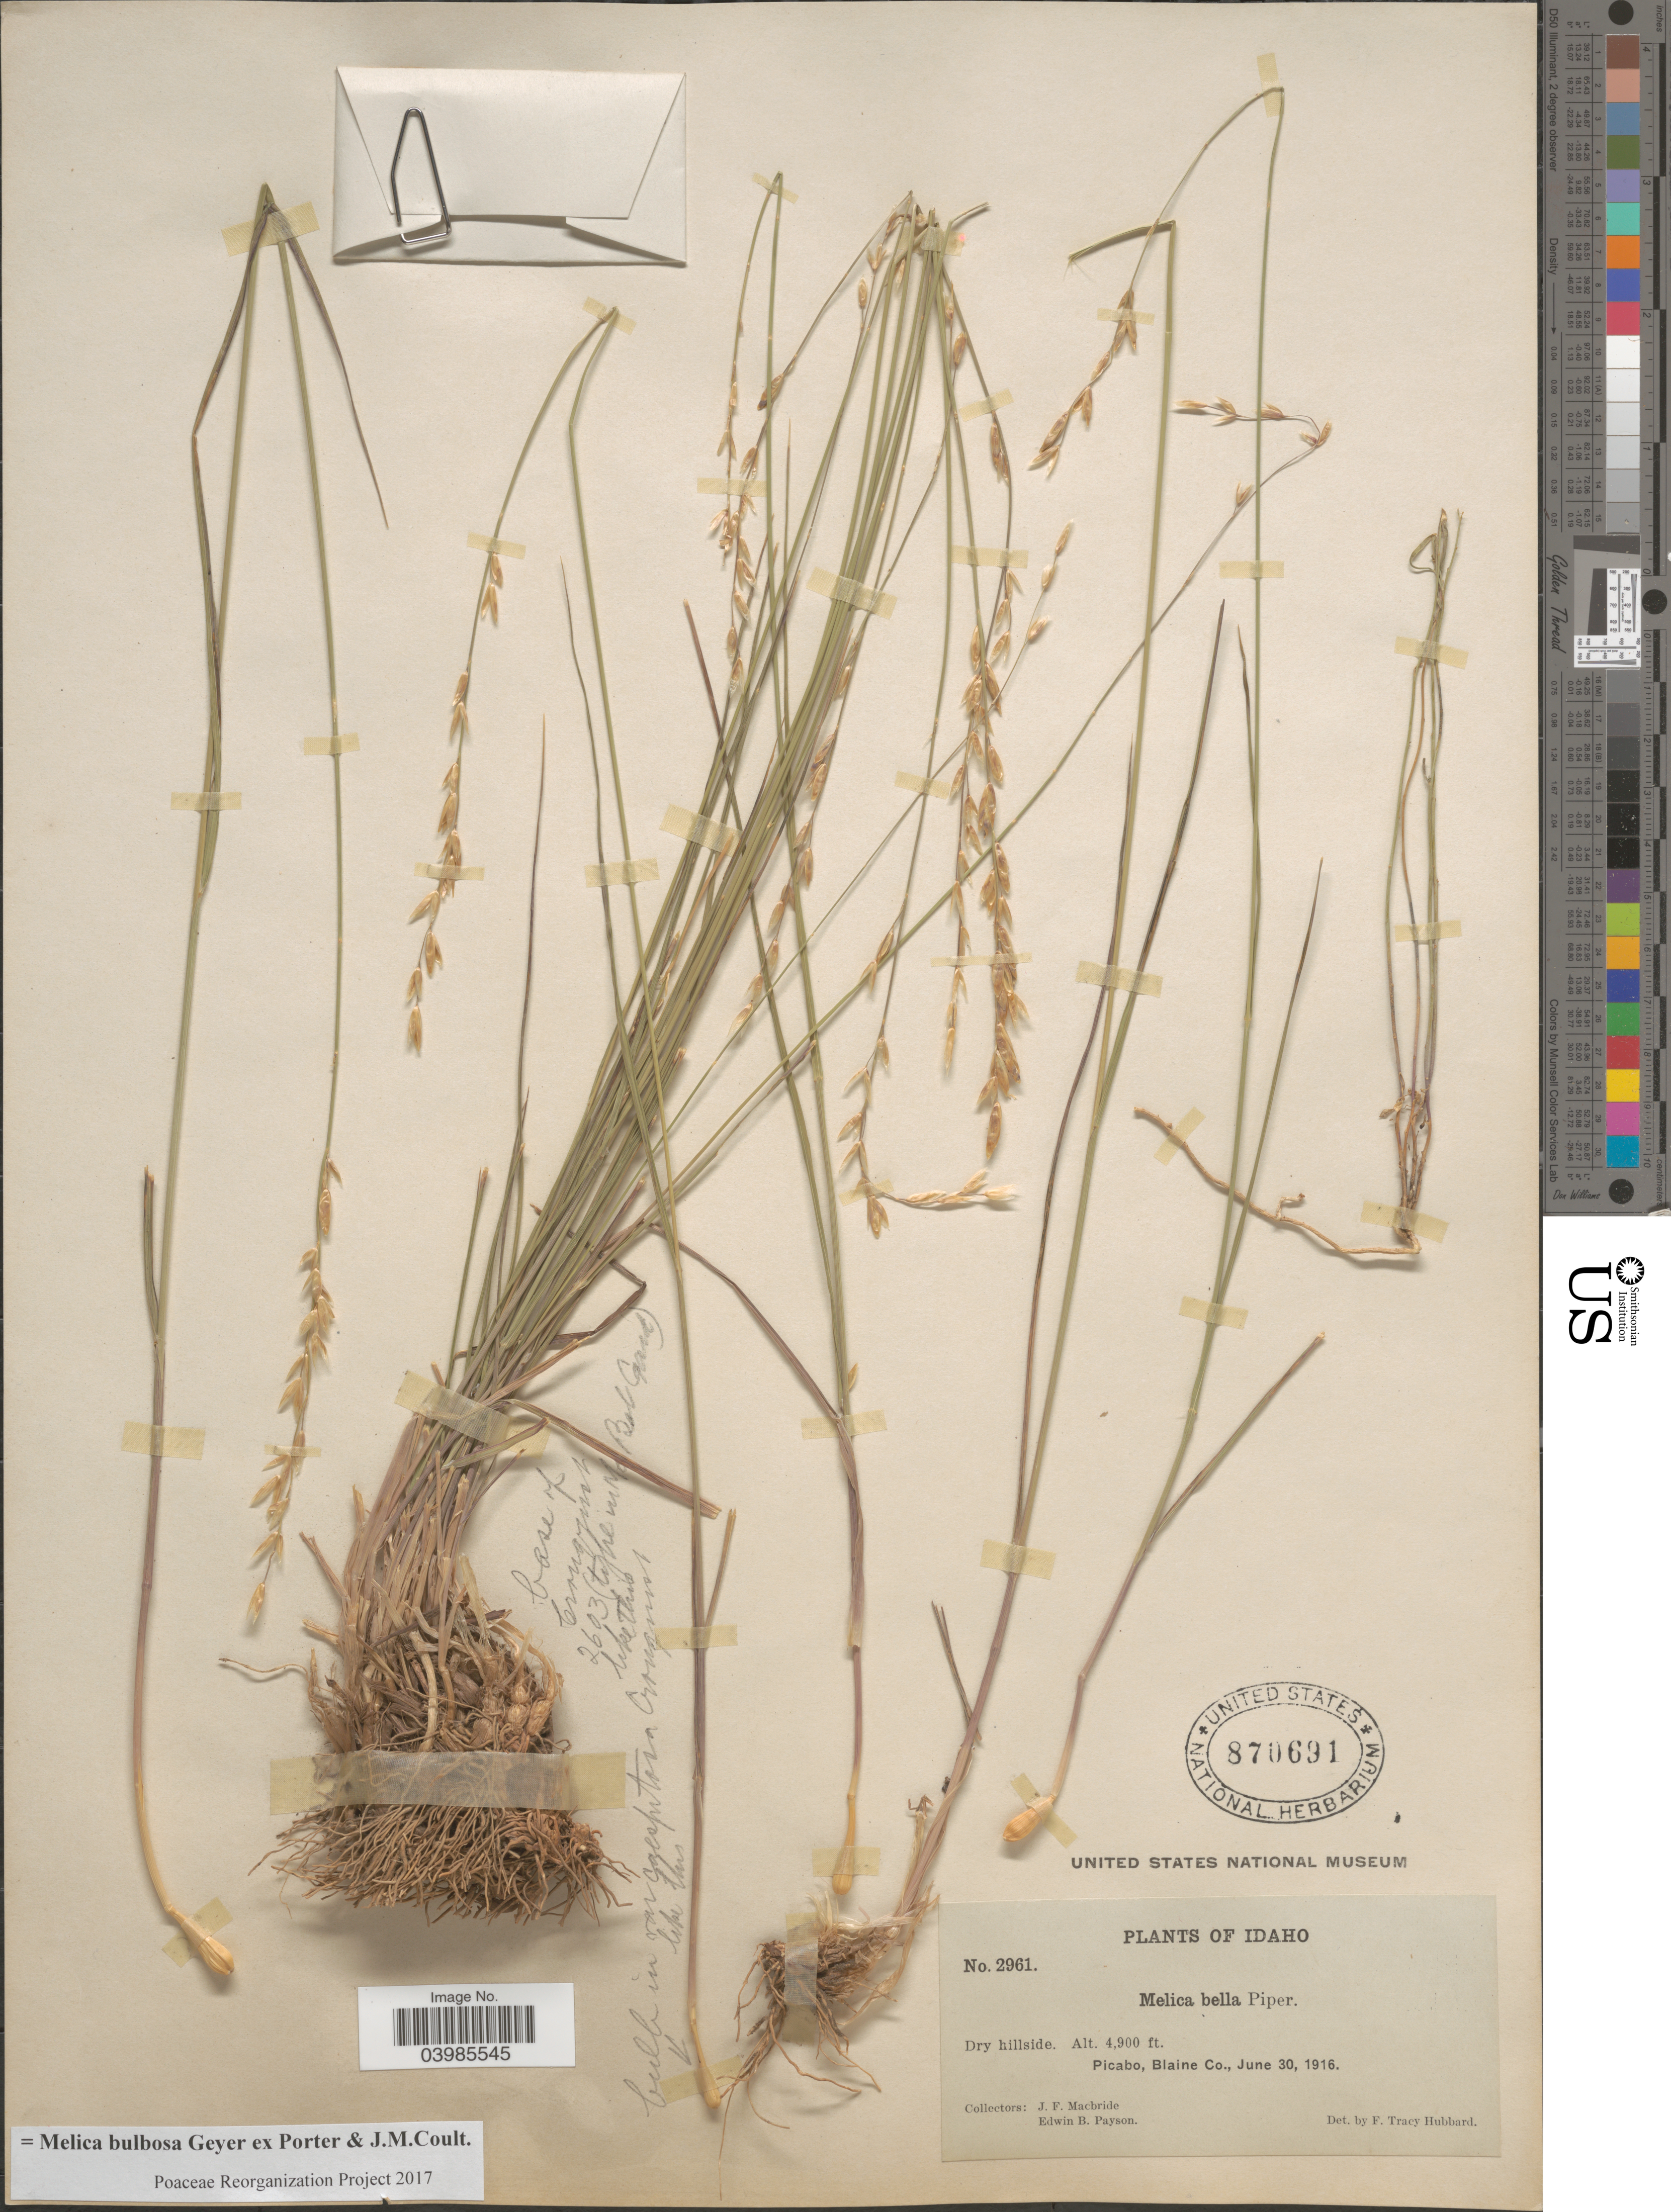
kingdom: Plantae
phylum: Tracheophyta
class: Liliopsida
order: Poales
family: Poaceae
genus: Melica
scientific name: Melica bulbosa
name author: Geyer ex Porter & J.M. Coult.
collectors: J. F. Macbride & E. B. Payson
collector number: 2961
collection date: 1916-06-30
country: United States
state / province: Idaho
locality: Picabo, Blaine Co.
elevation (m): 1494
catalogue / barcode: US 870691